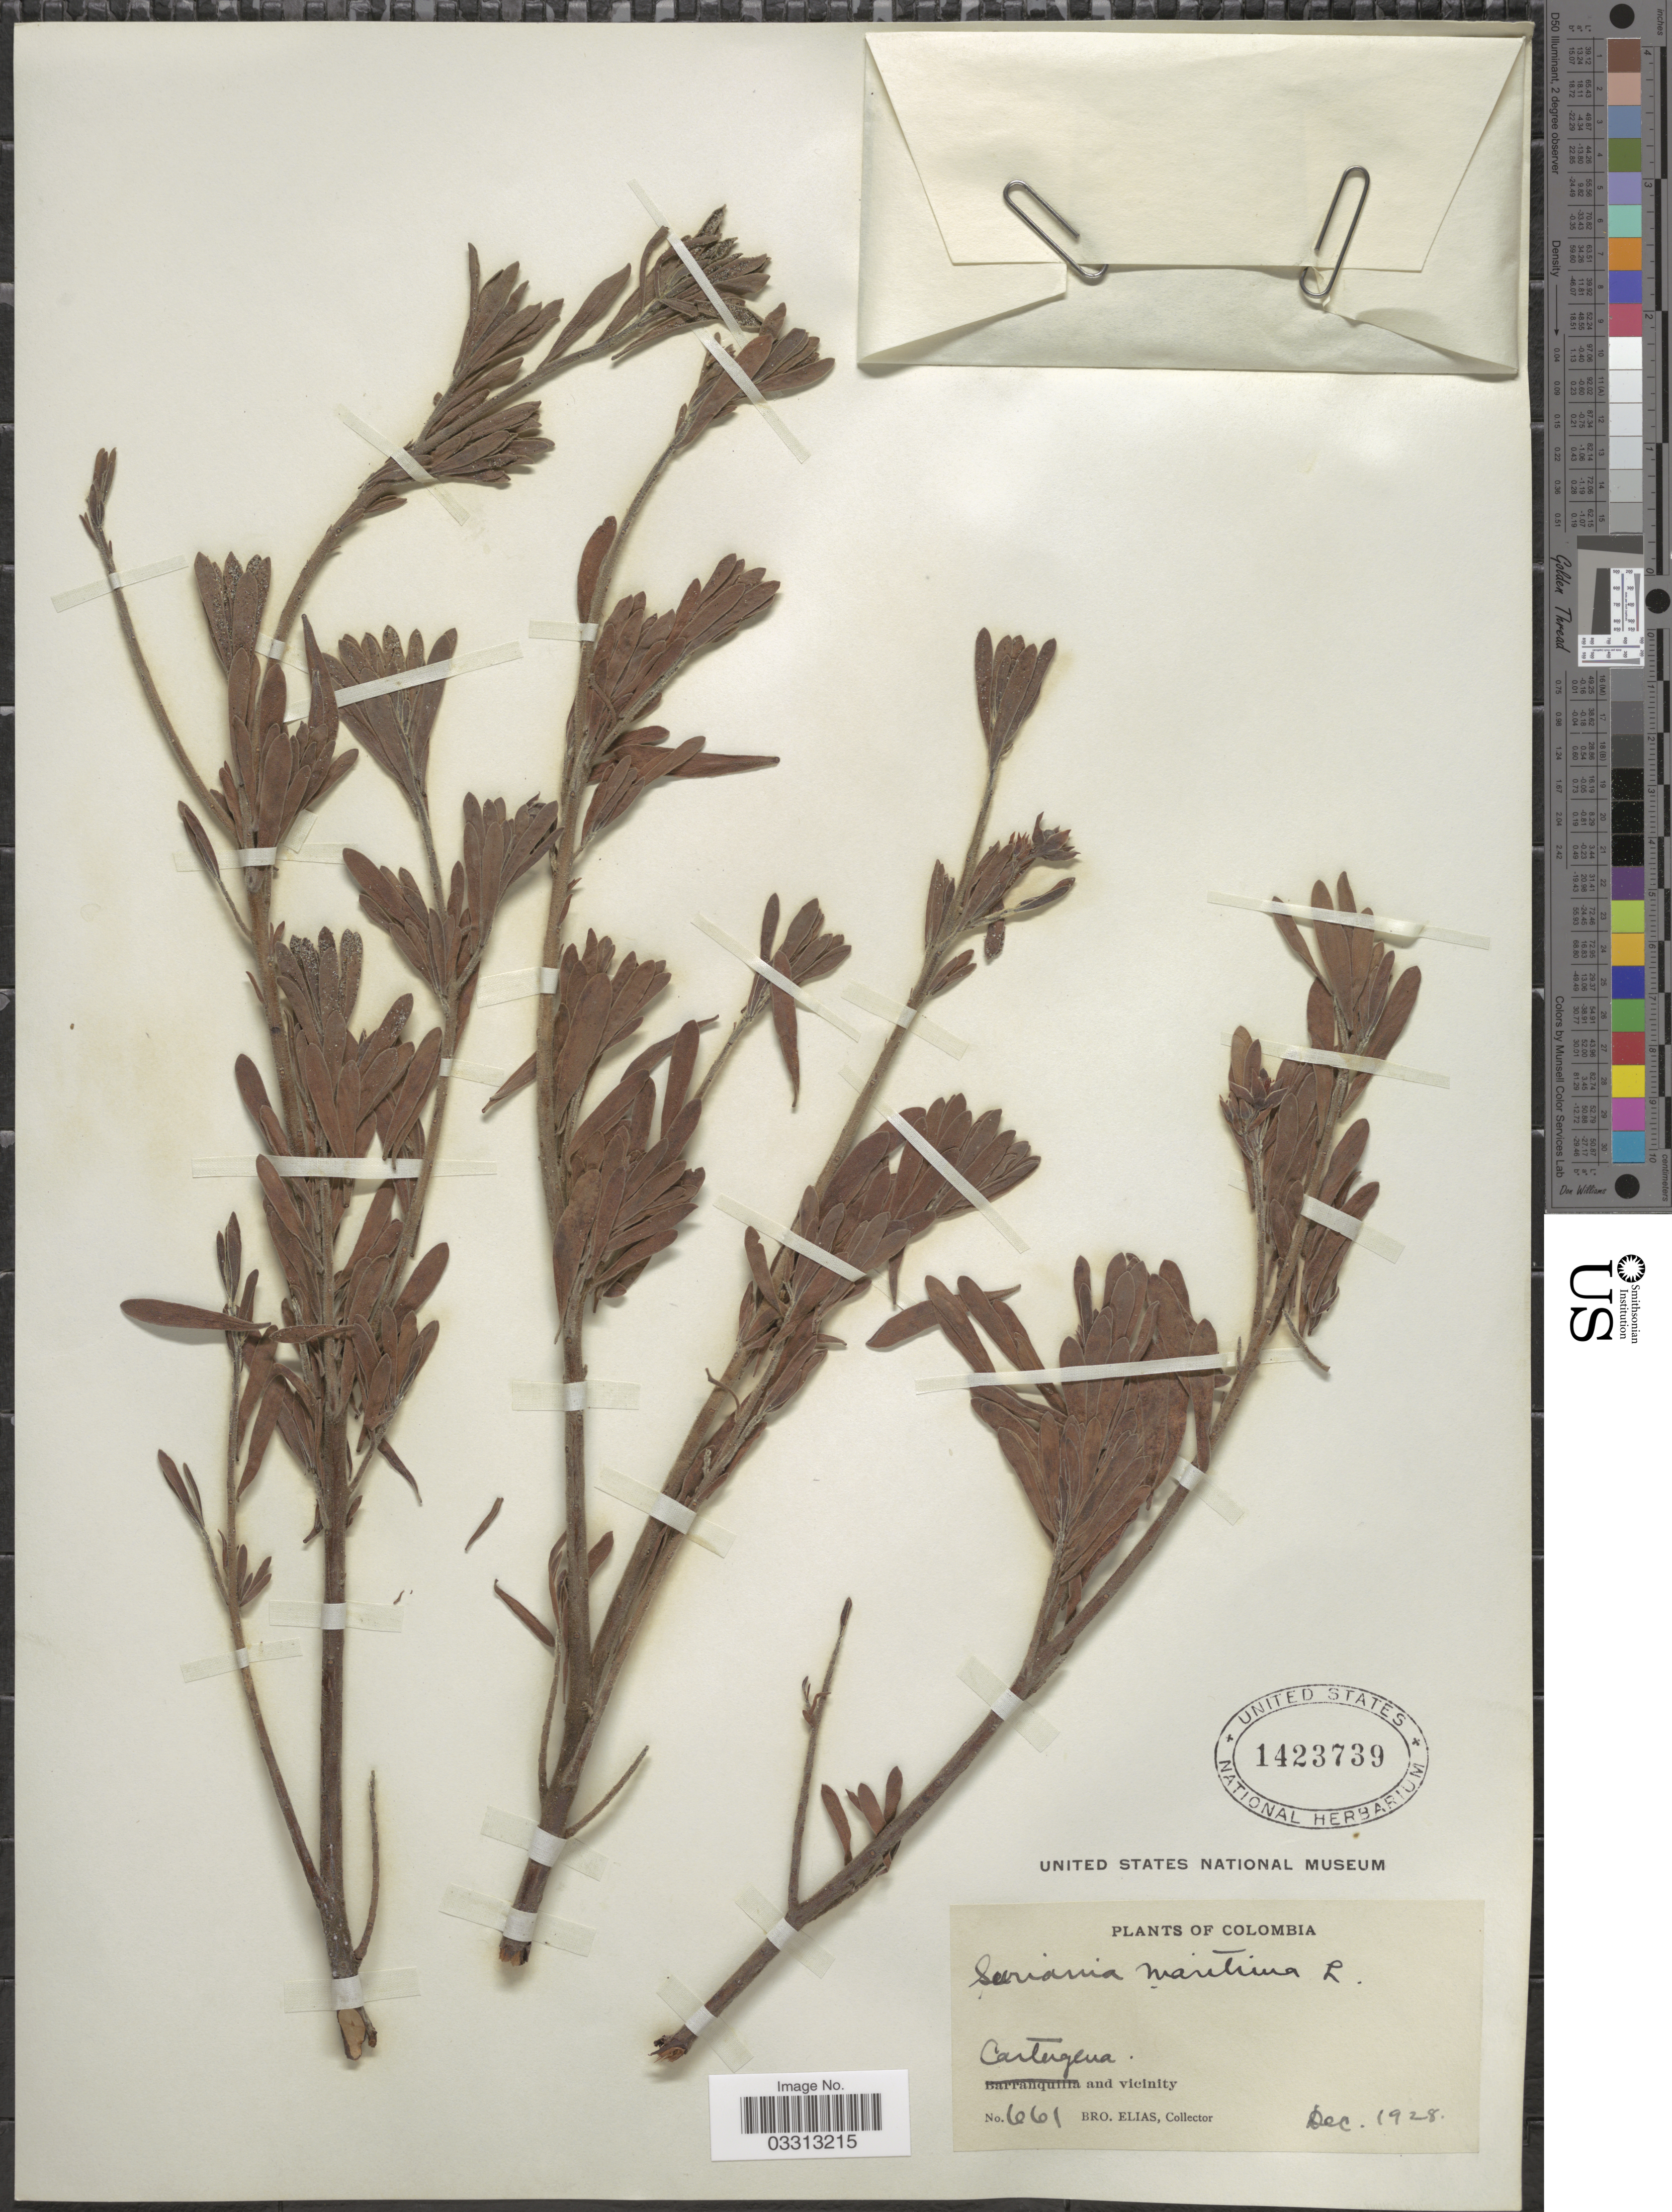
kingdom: Plantae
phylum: Tracheophyta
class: Magnoliopsida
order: Fabales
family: Surianaceae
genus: Suriana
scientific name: Suriana maritima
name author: L.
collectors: Bro. Elias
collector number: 661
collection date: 1928-12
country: Colombia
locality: Cartagena and vicinity.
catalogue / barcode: US 1423739